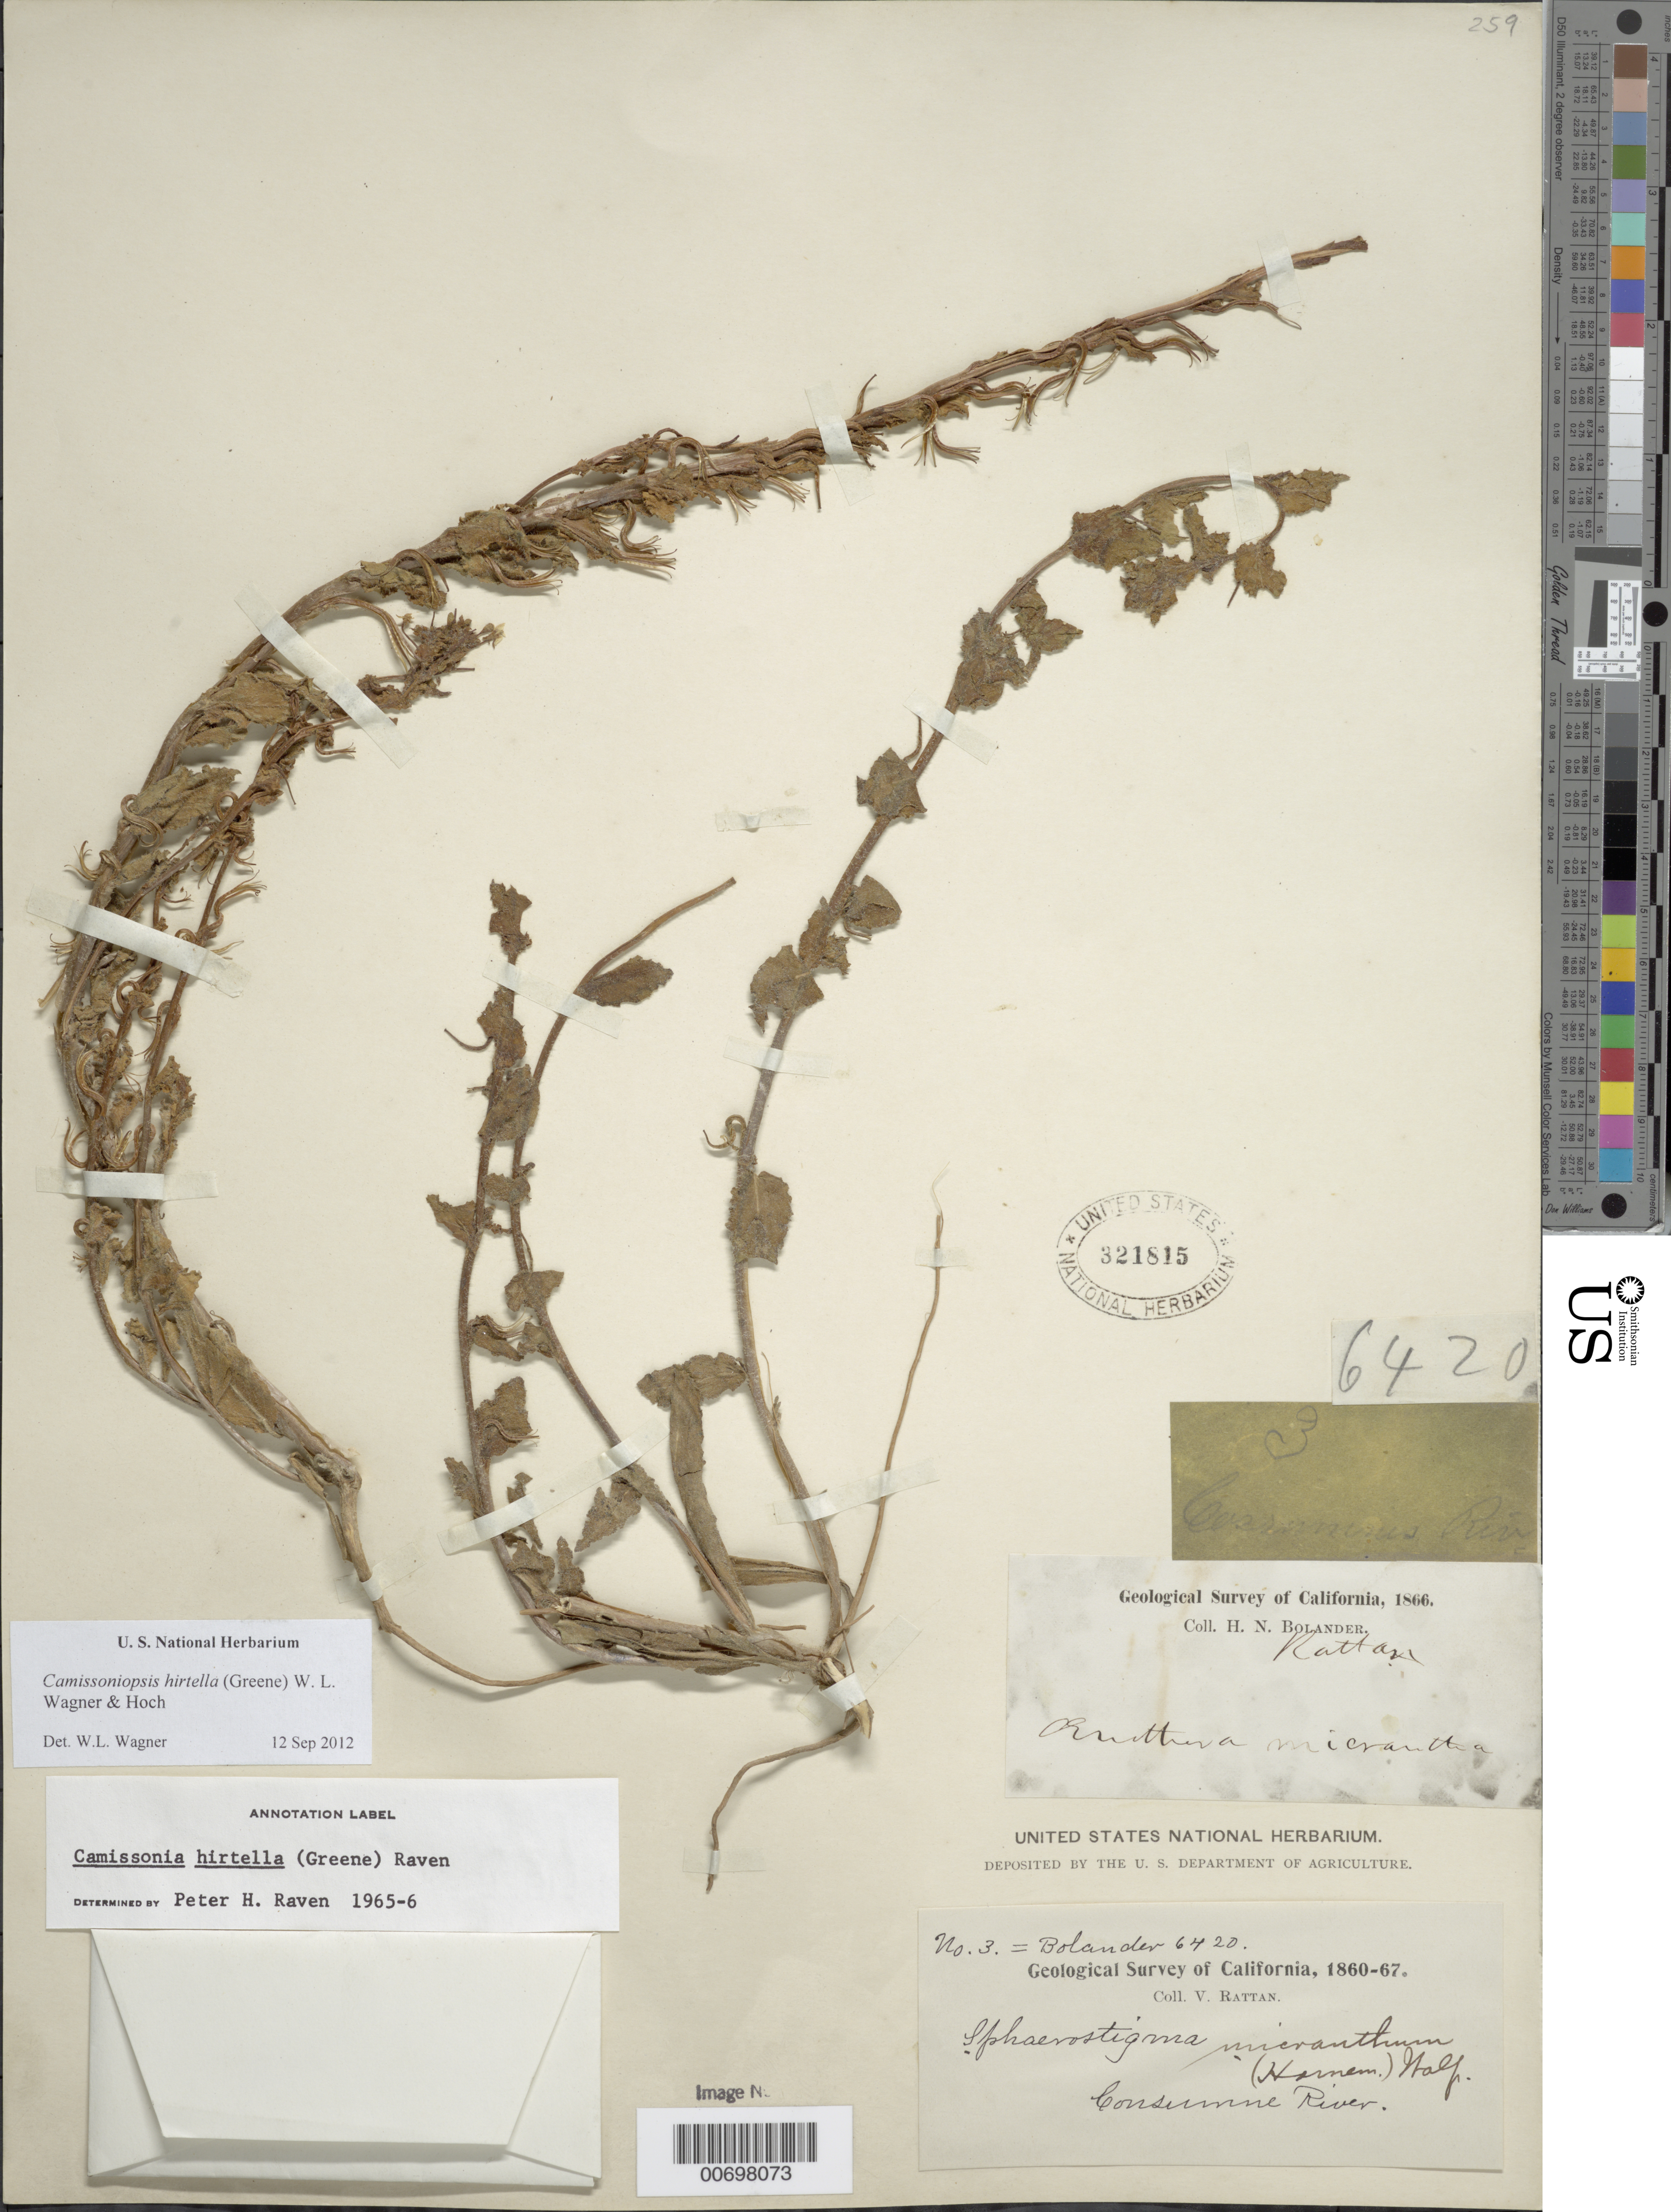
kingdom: Plantae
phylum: Tracheophyta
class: Magnoliopsida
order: Myrtales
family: Onagraceae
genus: Camissoniopsis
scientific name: Camissoniopsis hirtella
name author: (Greene) W.L. Wagner & Hoch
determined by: Wagner, W. L., (BOT), Smithsonian Institution - National Museum of Natural History (UNITED STATES)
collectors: H. Bolander & V. Rattan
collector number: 6420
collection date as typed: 1866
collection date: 1866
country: United States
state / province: California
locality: Consumne River.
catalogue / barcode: US 321815